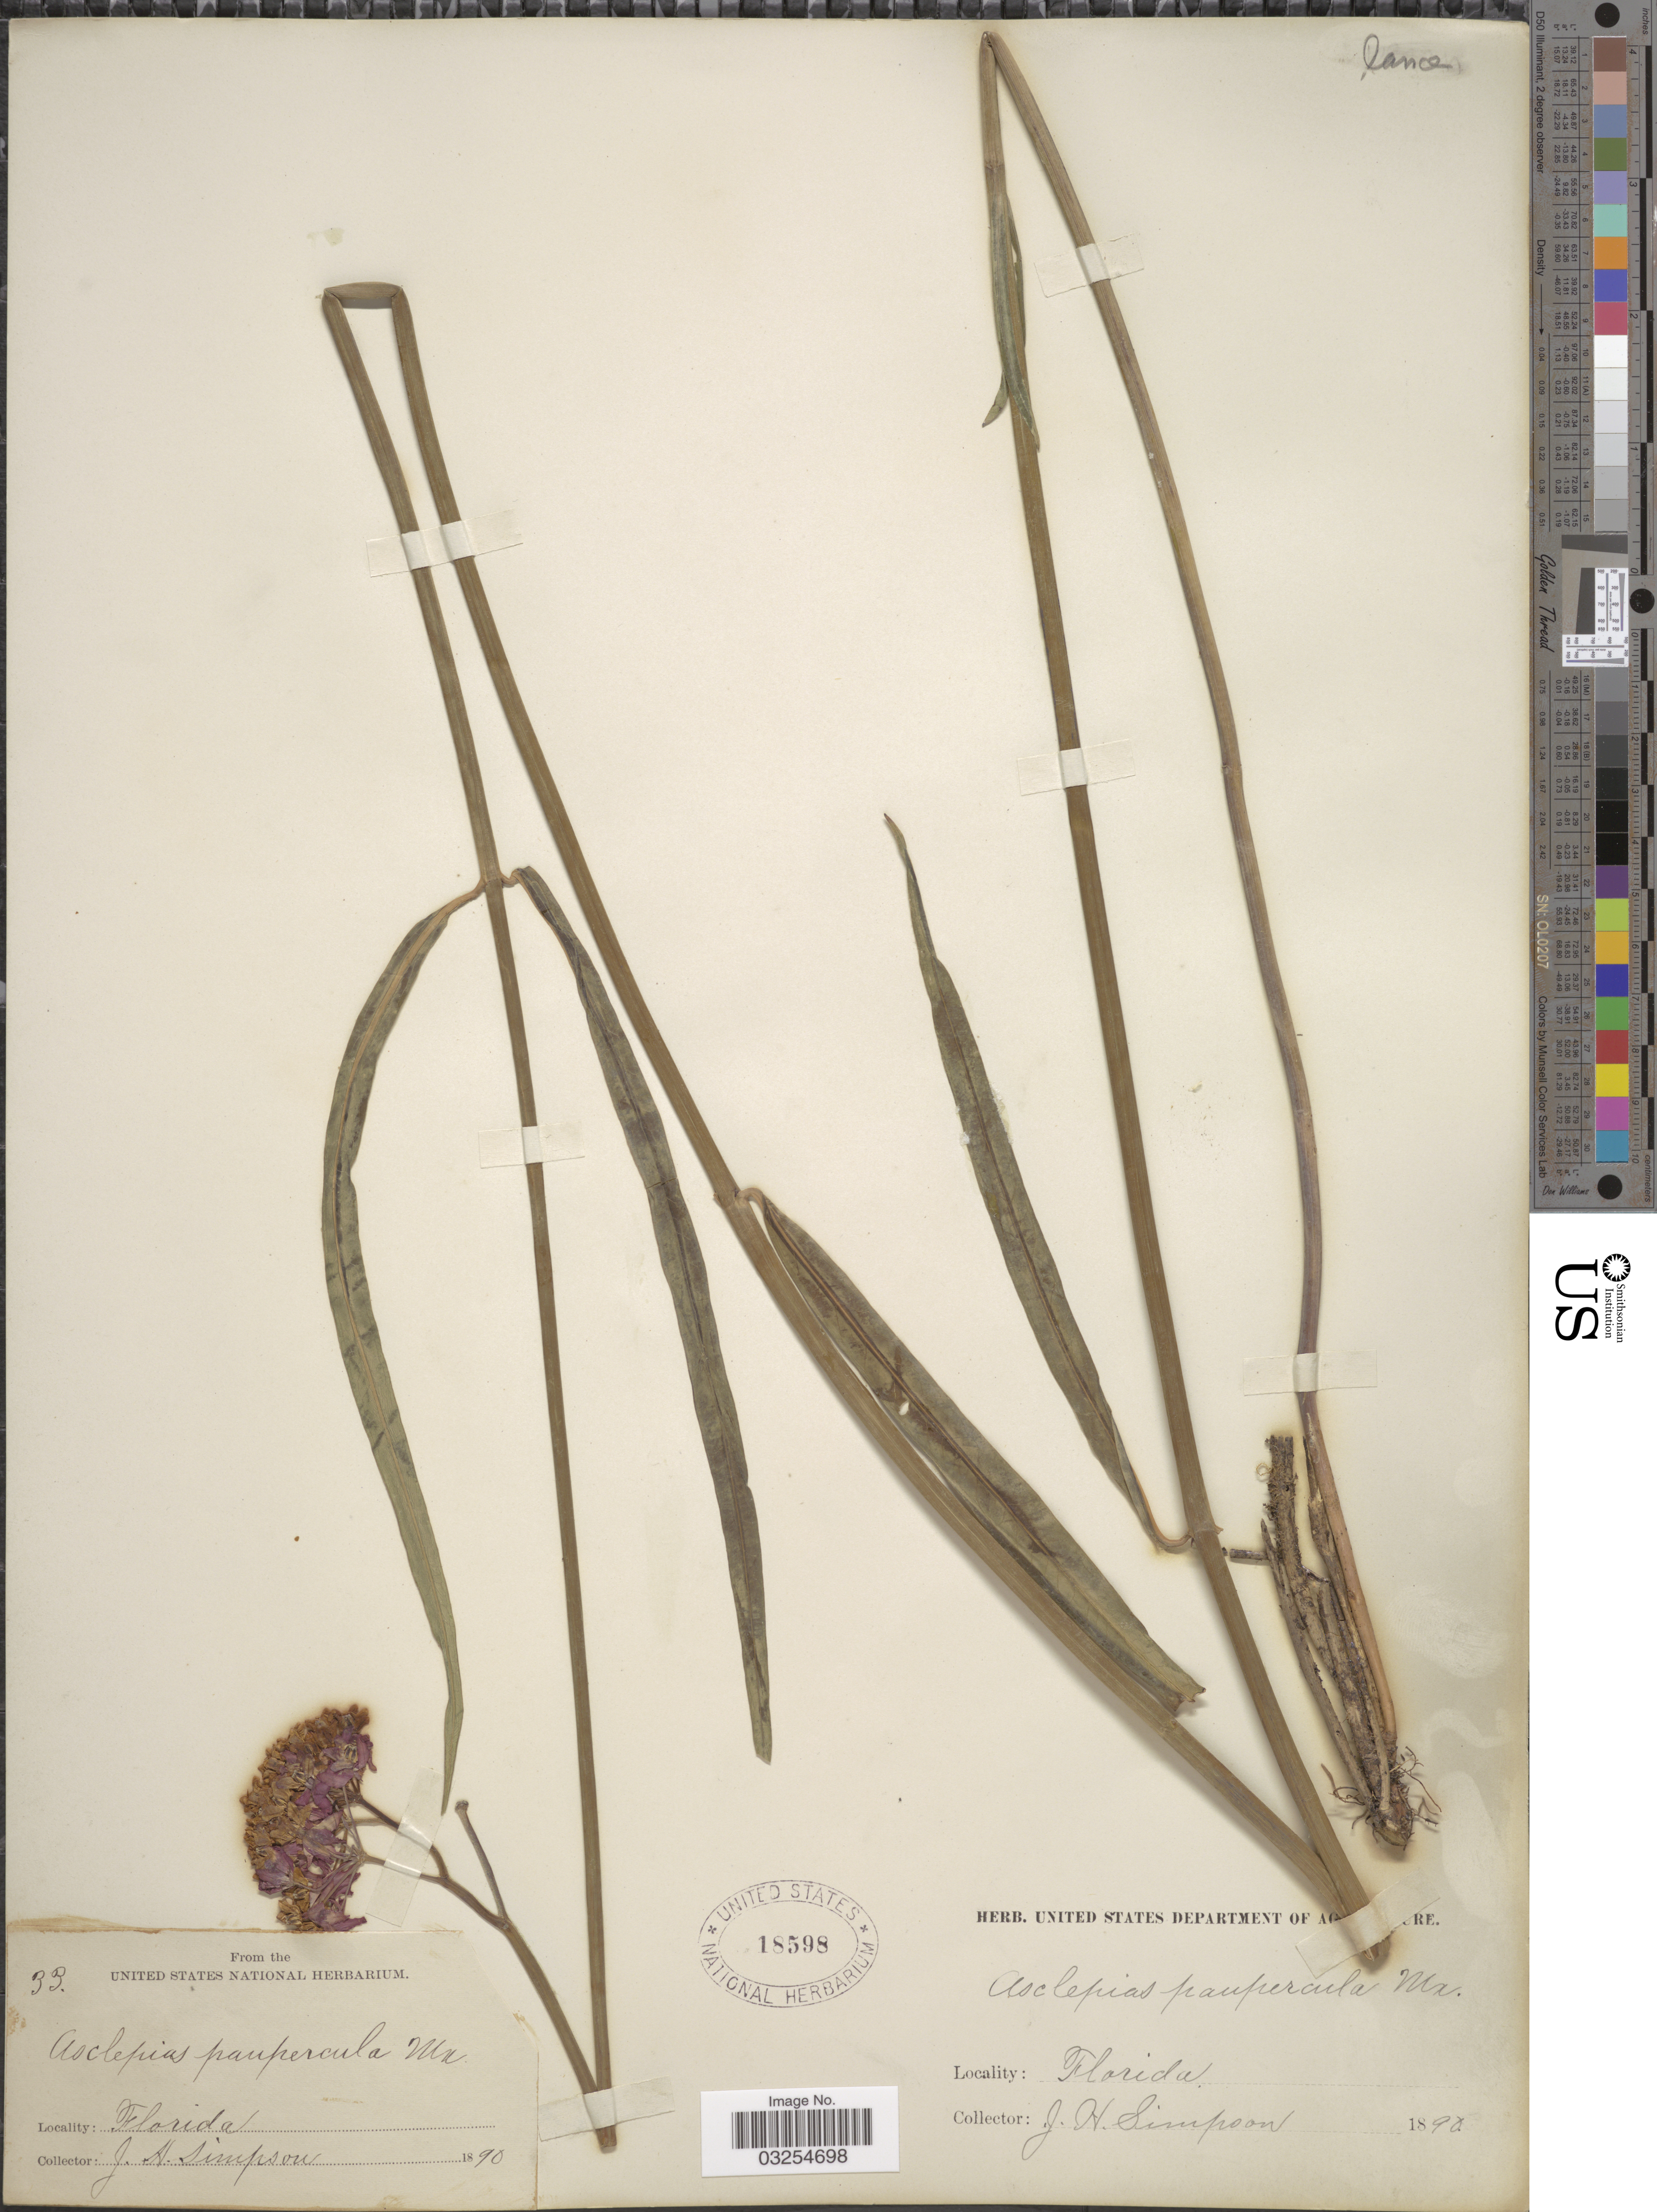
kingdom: Plantae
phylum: Tracheophyta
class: Magnoliopsida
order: Gentianales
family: Apocynaceae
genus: Asclepias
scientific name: Asclepias lanceolata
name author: Walter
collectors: J. H. Simpson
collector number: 33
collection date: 1890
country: United States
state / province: Florida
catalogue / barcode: US 18598